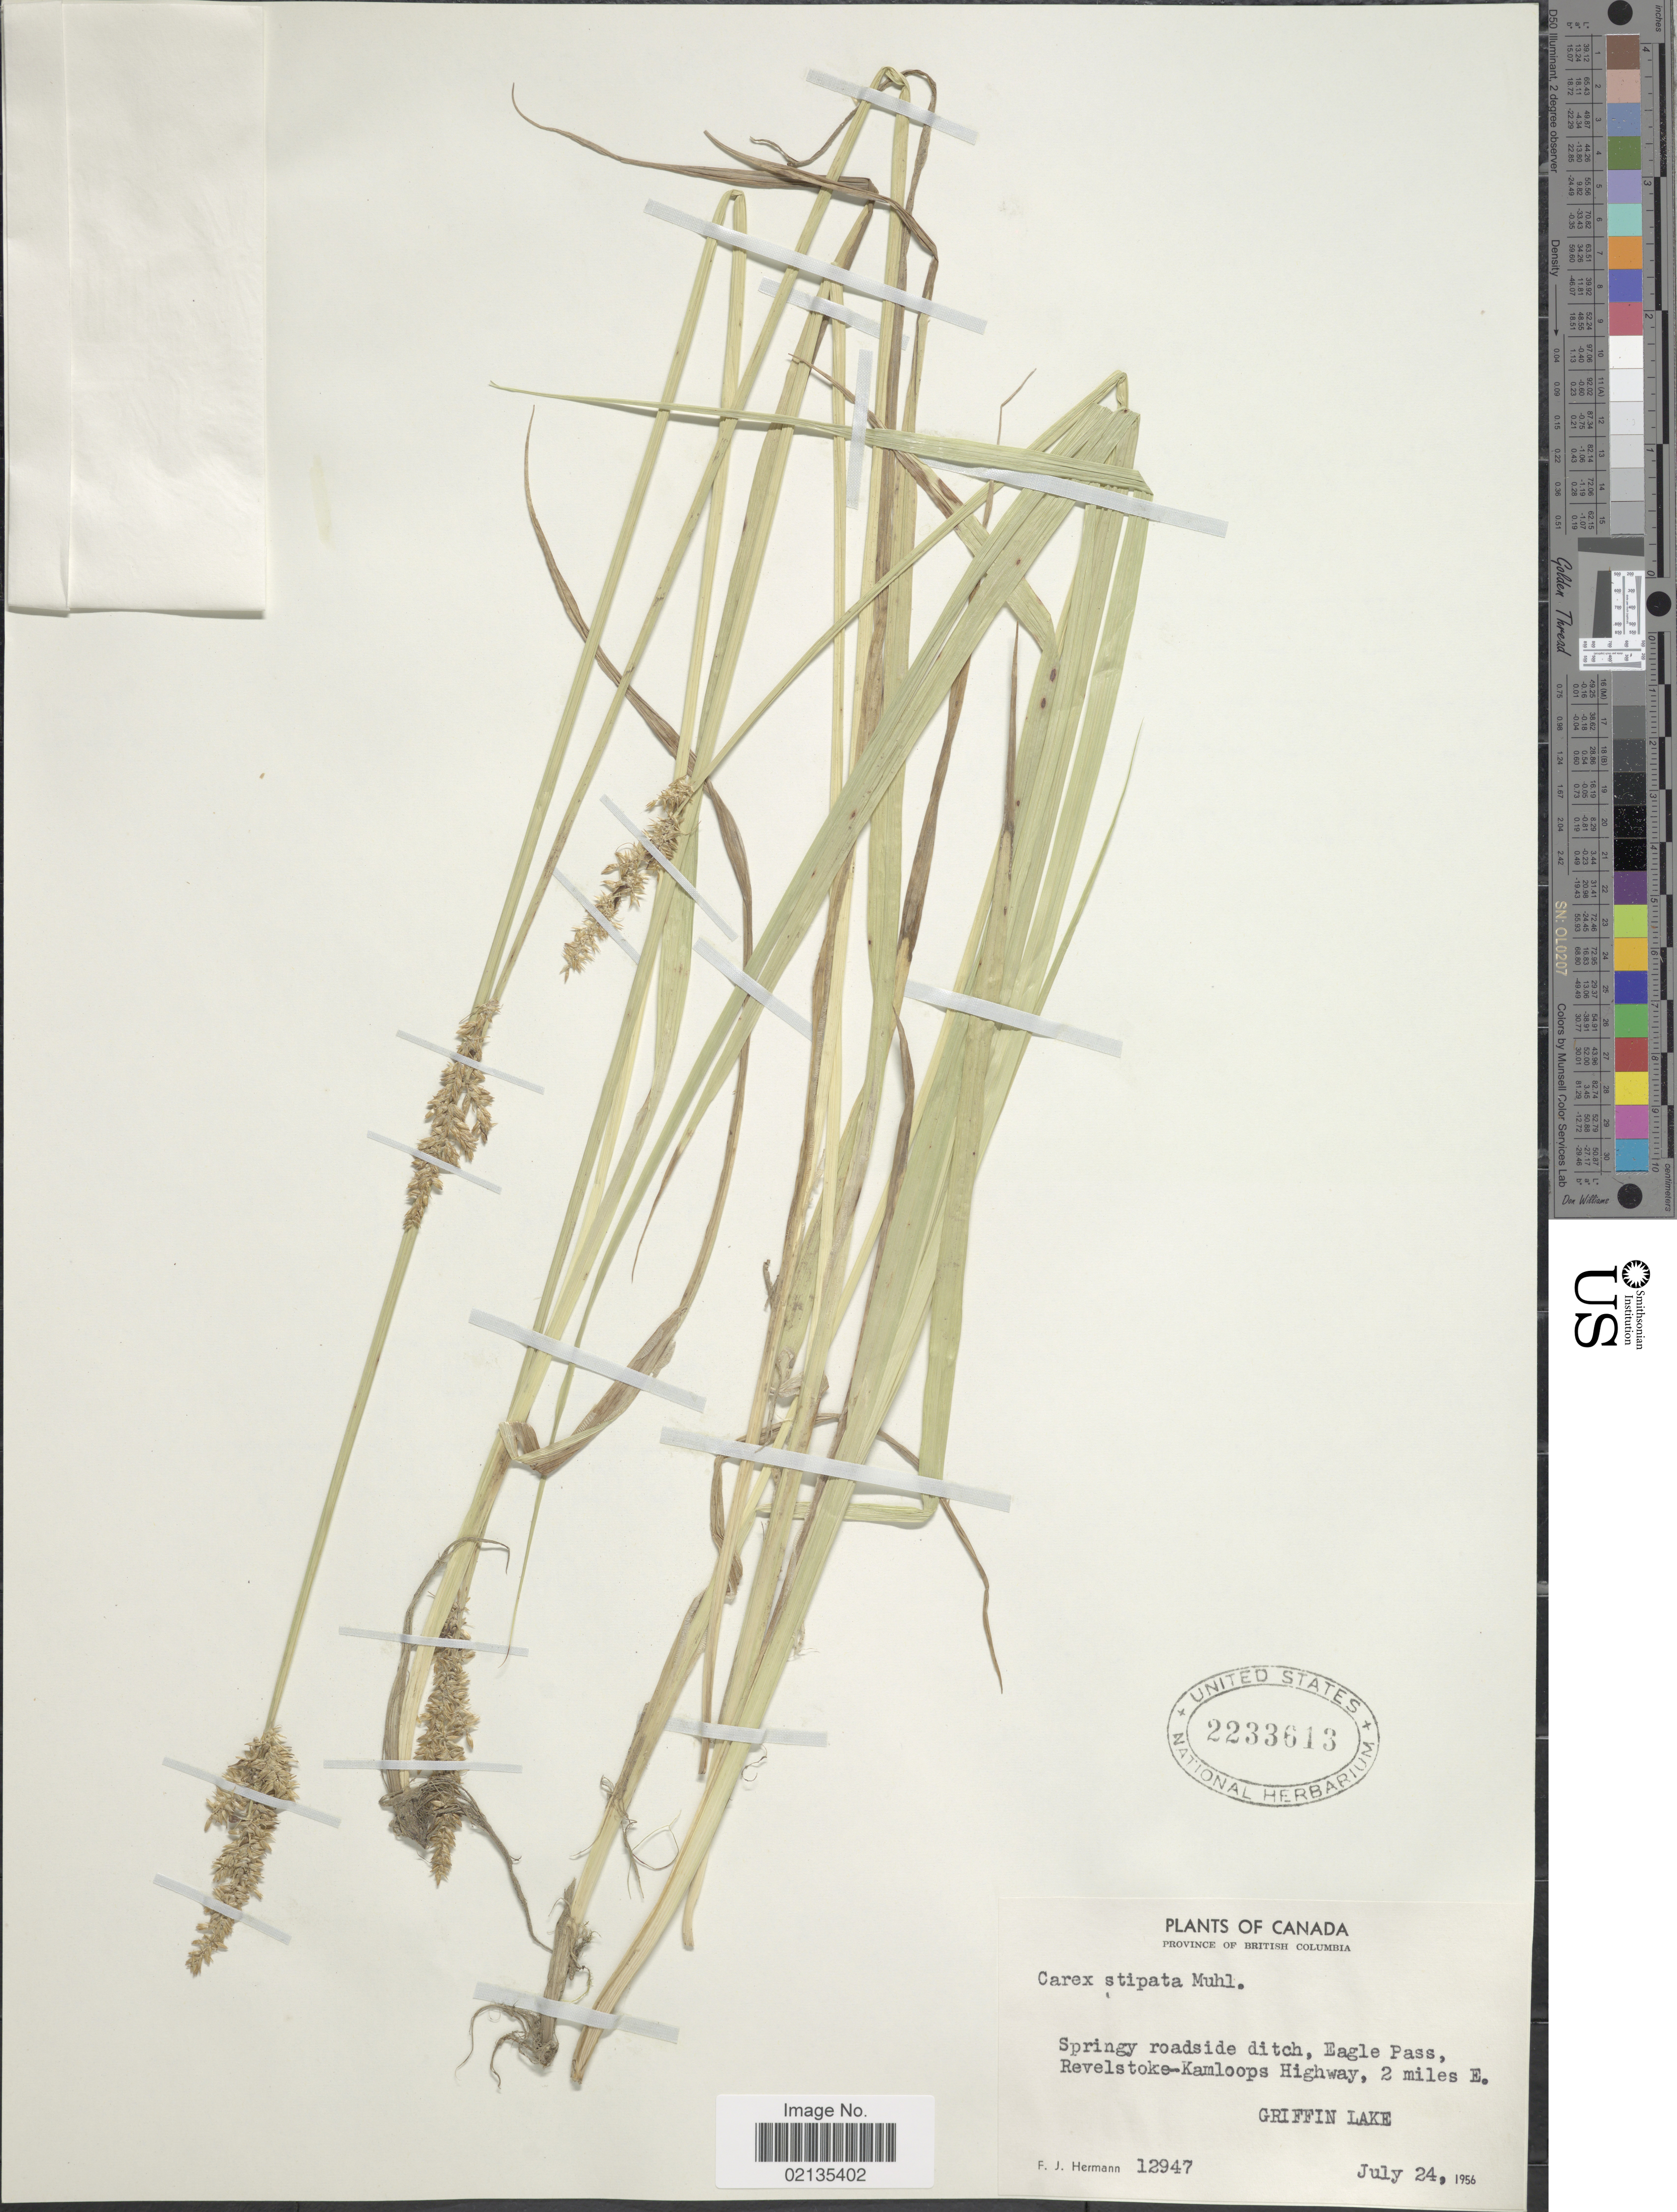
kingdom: Plantae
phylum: Tracheophyta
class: Liliopsida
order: Poales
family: Cyperaceae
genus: Carex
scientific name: Carex stipata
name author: Muhl. ex Willd.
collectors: F. J. Hermann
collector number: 12947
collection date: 1956-07-24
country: Canada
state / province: British Columbia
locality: Springy roadside ditch, Eagle Pass, Revelstoke-Kamploops Highway, 2 miles E. Griffin Lake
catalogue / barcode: US 2233613